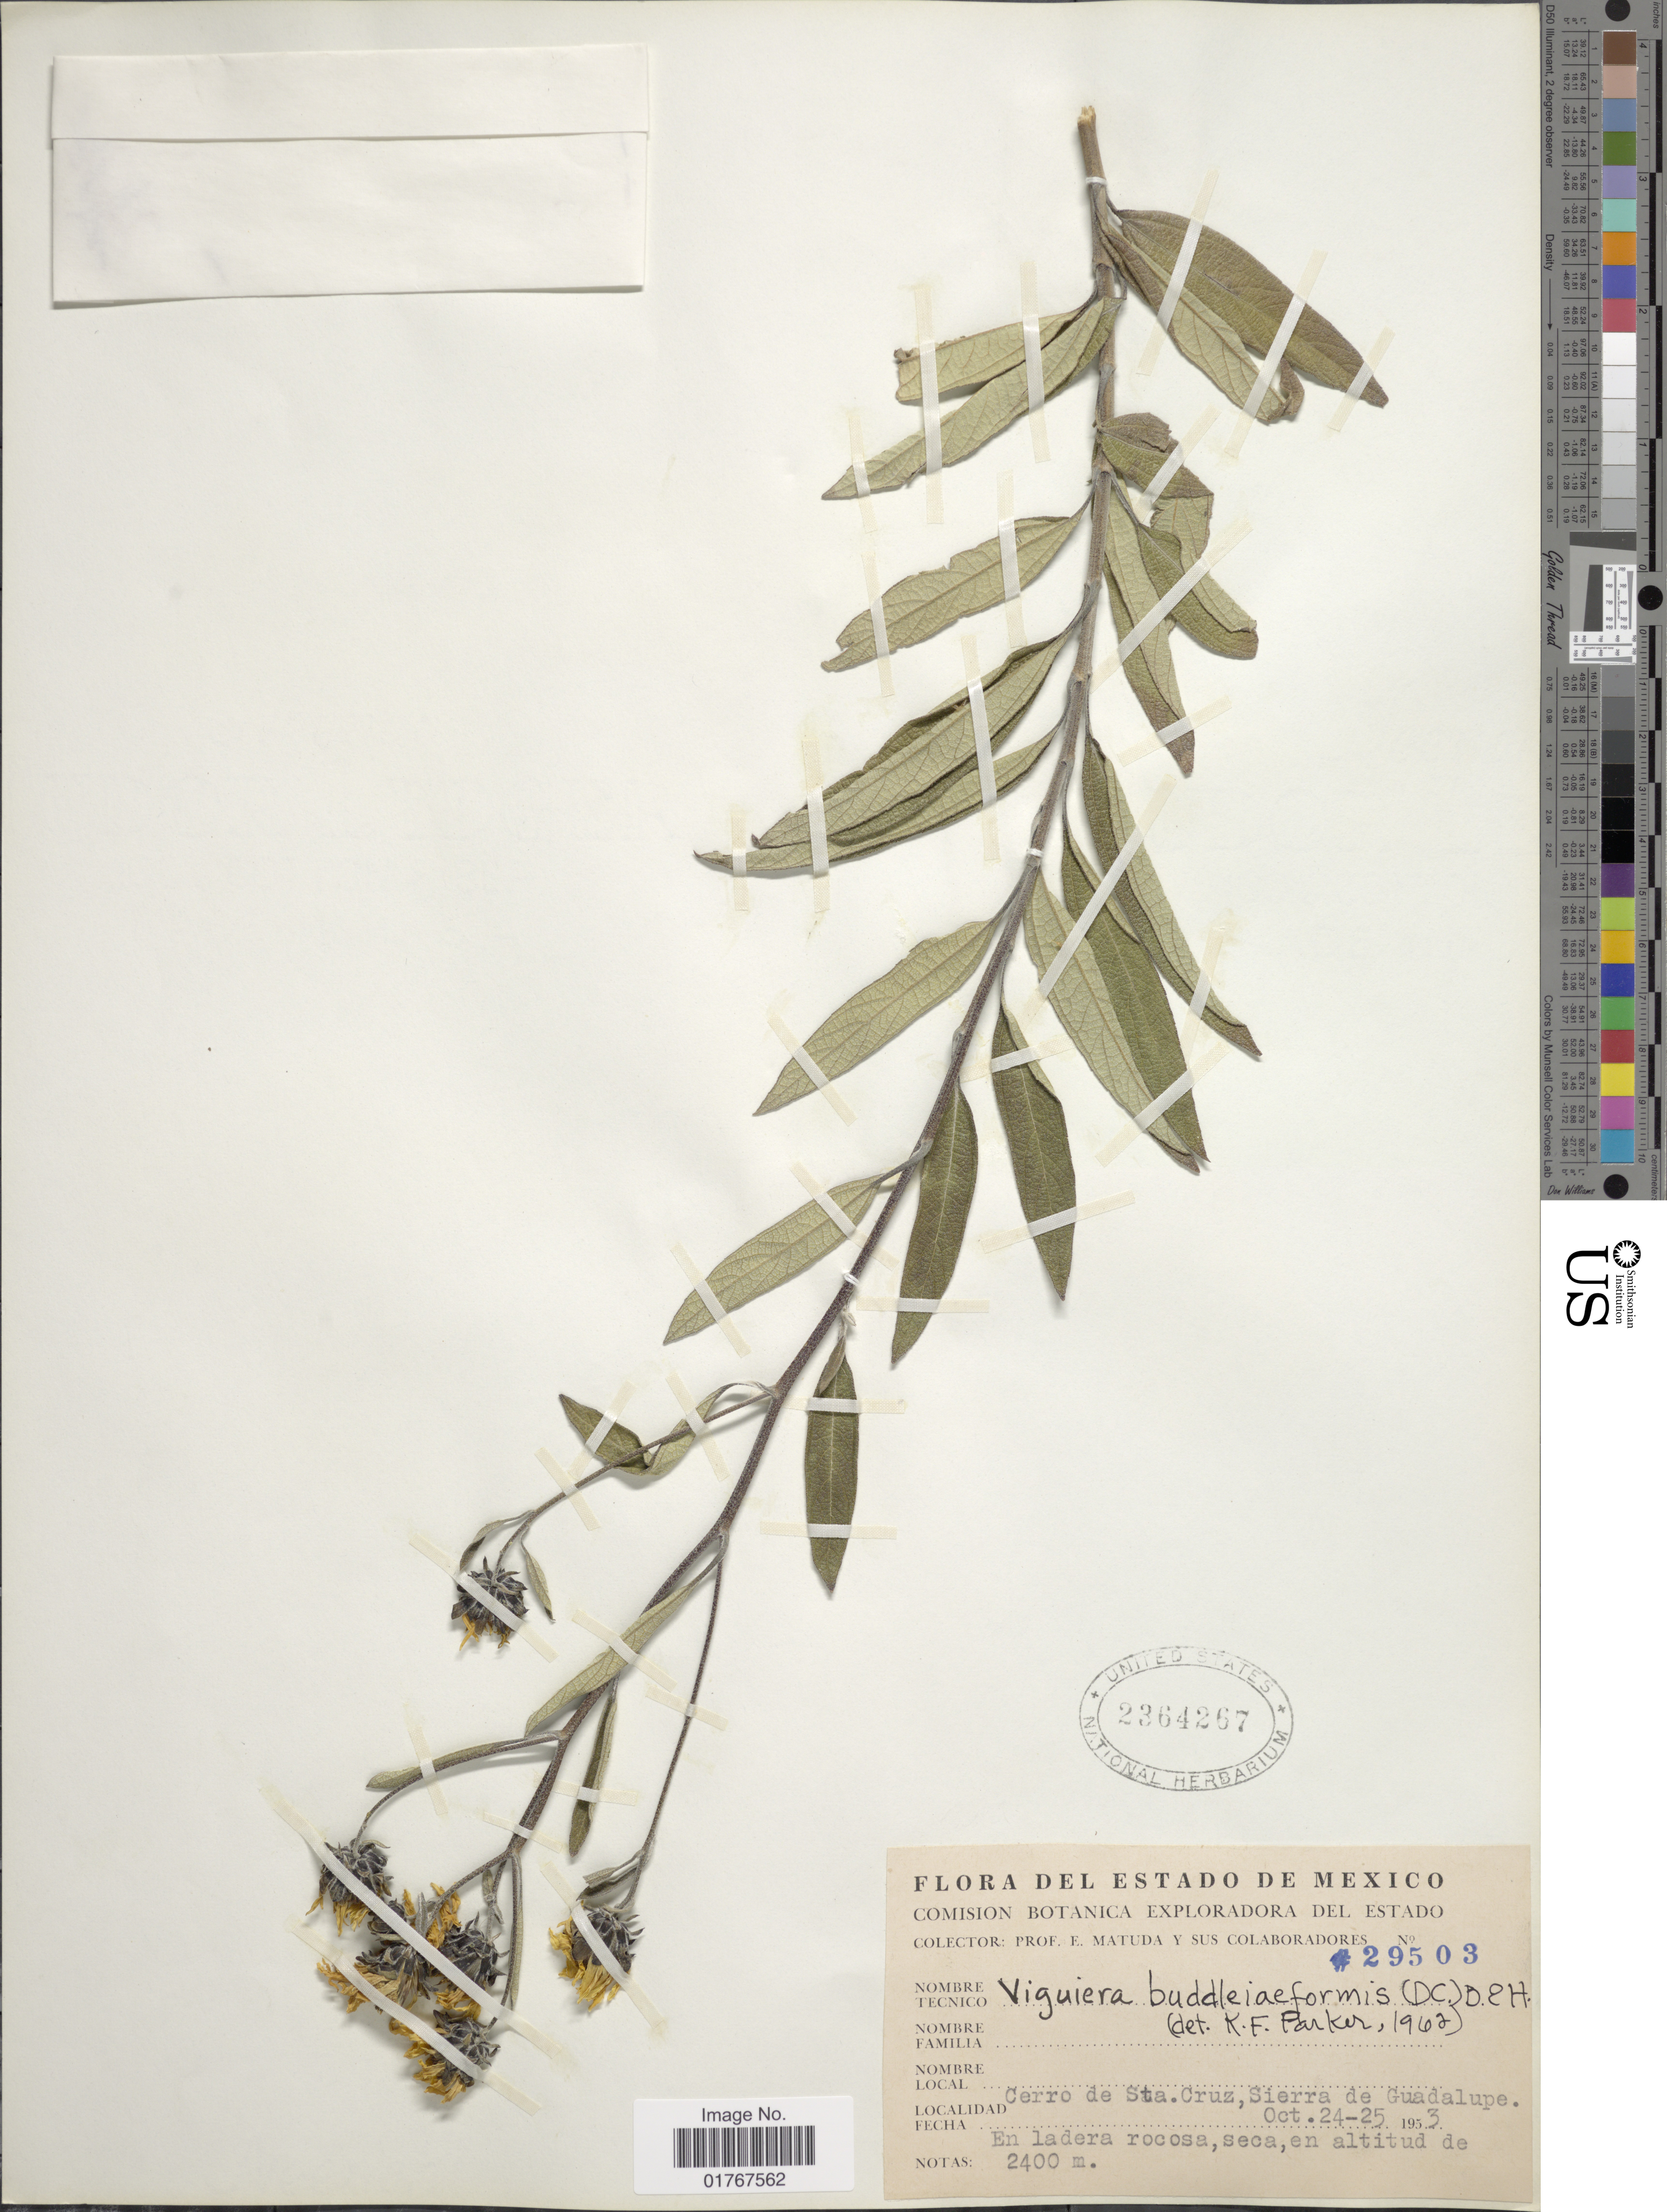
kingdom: Plantae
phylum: Tracheophyta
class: Magnoliopsida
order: Asterales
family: Asteraceae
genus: Viguiera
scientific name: Viguiera buddleiaformis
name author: (DC.) Benth. & Hook.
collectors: E. Matuda & et al.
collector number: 29503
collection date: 1953-10-24/1953-10-25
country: Mexico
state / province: Baja California Sur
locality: Cerro de Sta Cruz, Sierra de Guadalupe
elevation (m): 2400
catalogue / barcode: US 2364267